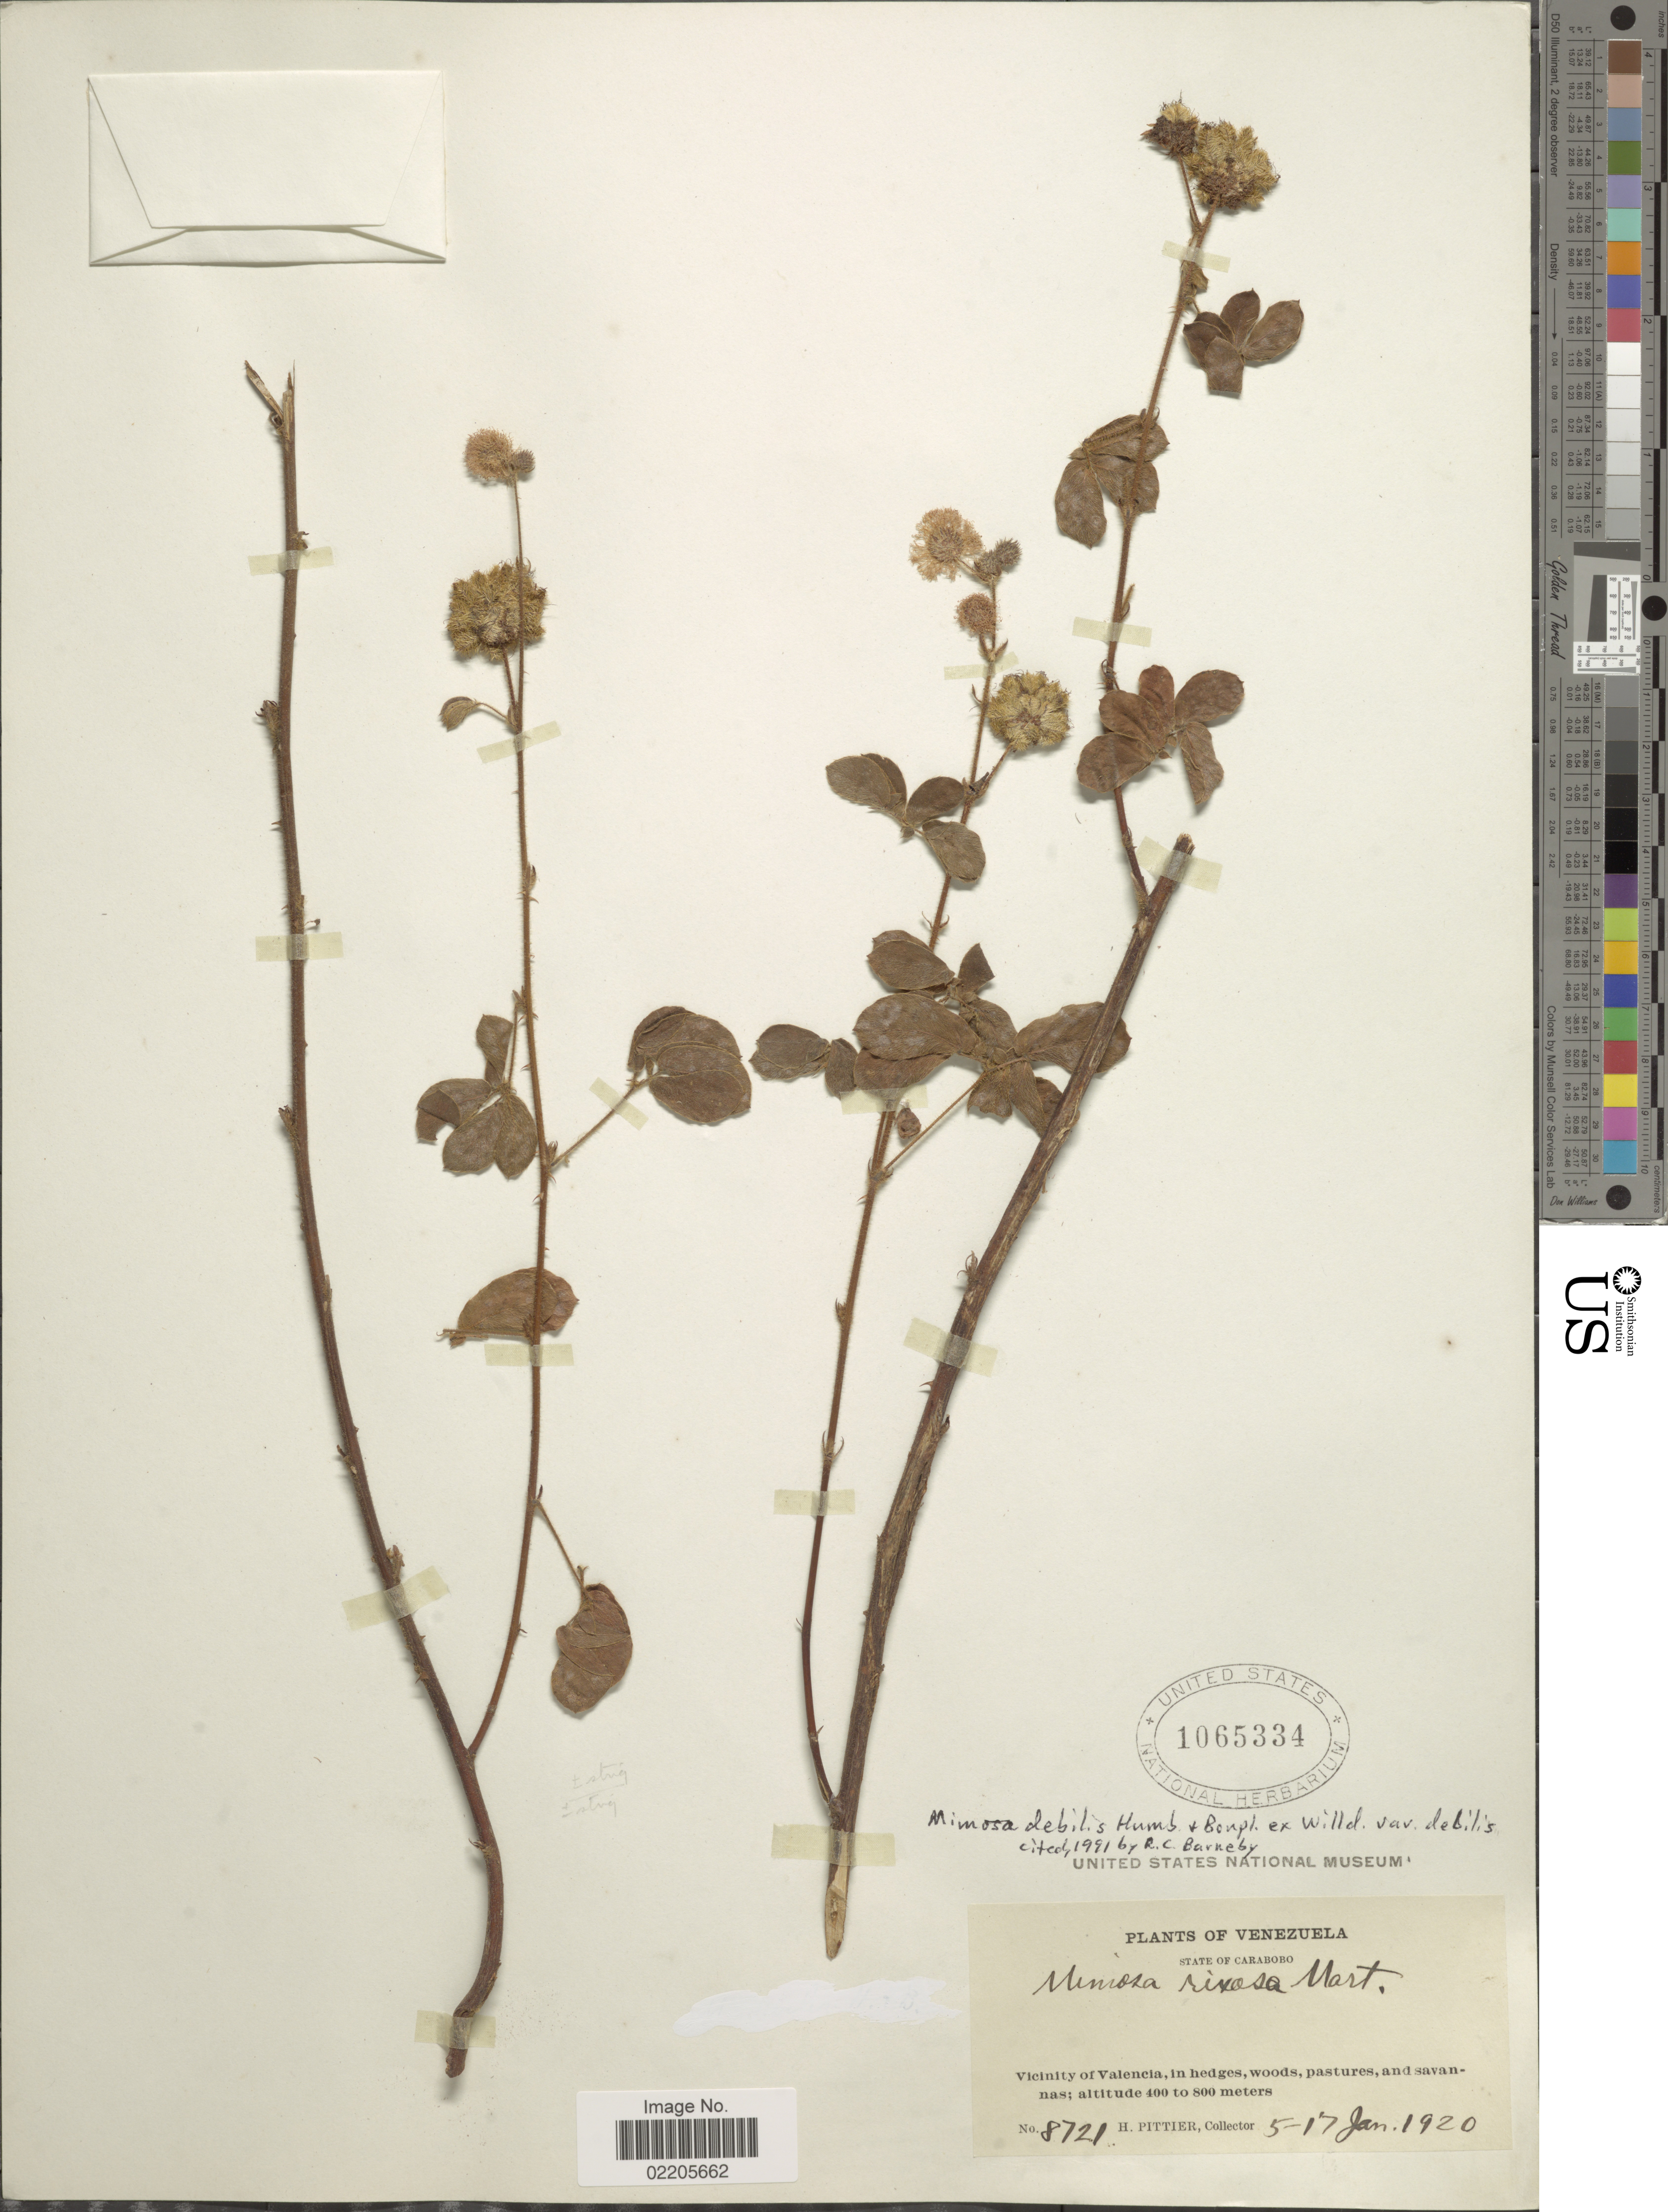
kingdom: Plantae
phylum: Tracheophyta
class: Magnoliopsida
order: Fabales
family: Fabaceae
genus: Mimosa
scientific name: Mimosa debilis var. debilis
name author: Humb. & Bonpl. ex Willd.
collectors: H. F. Pittier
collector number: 8721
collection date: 1920-01-05/1920-01-17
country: Venezuela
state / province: Carabobo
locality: Vicinity of Valencia, in hedges, woods, pastures, and savannas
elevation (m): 400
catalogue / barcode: US 1065334